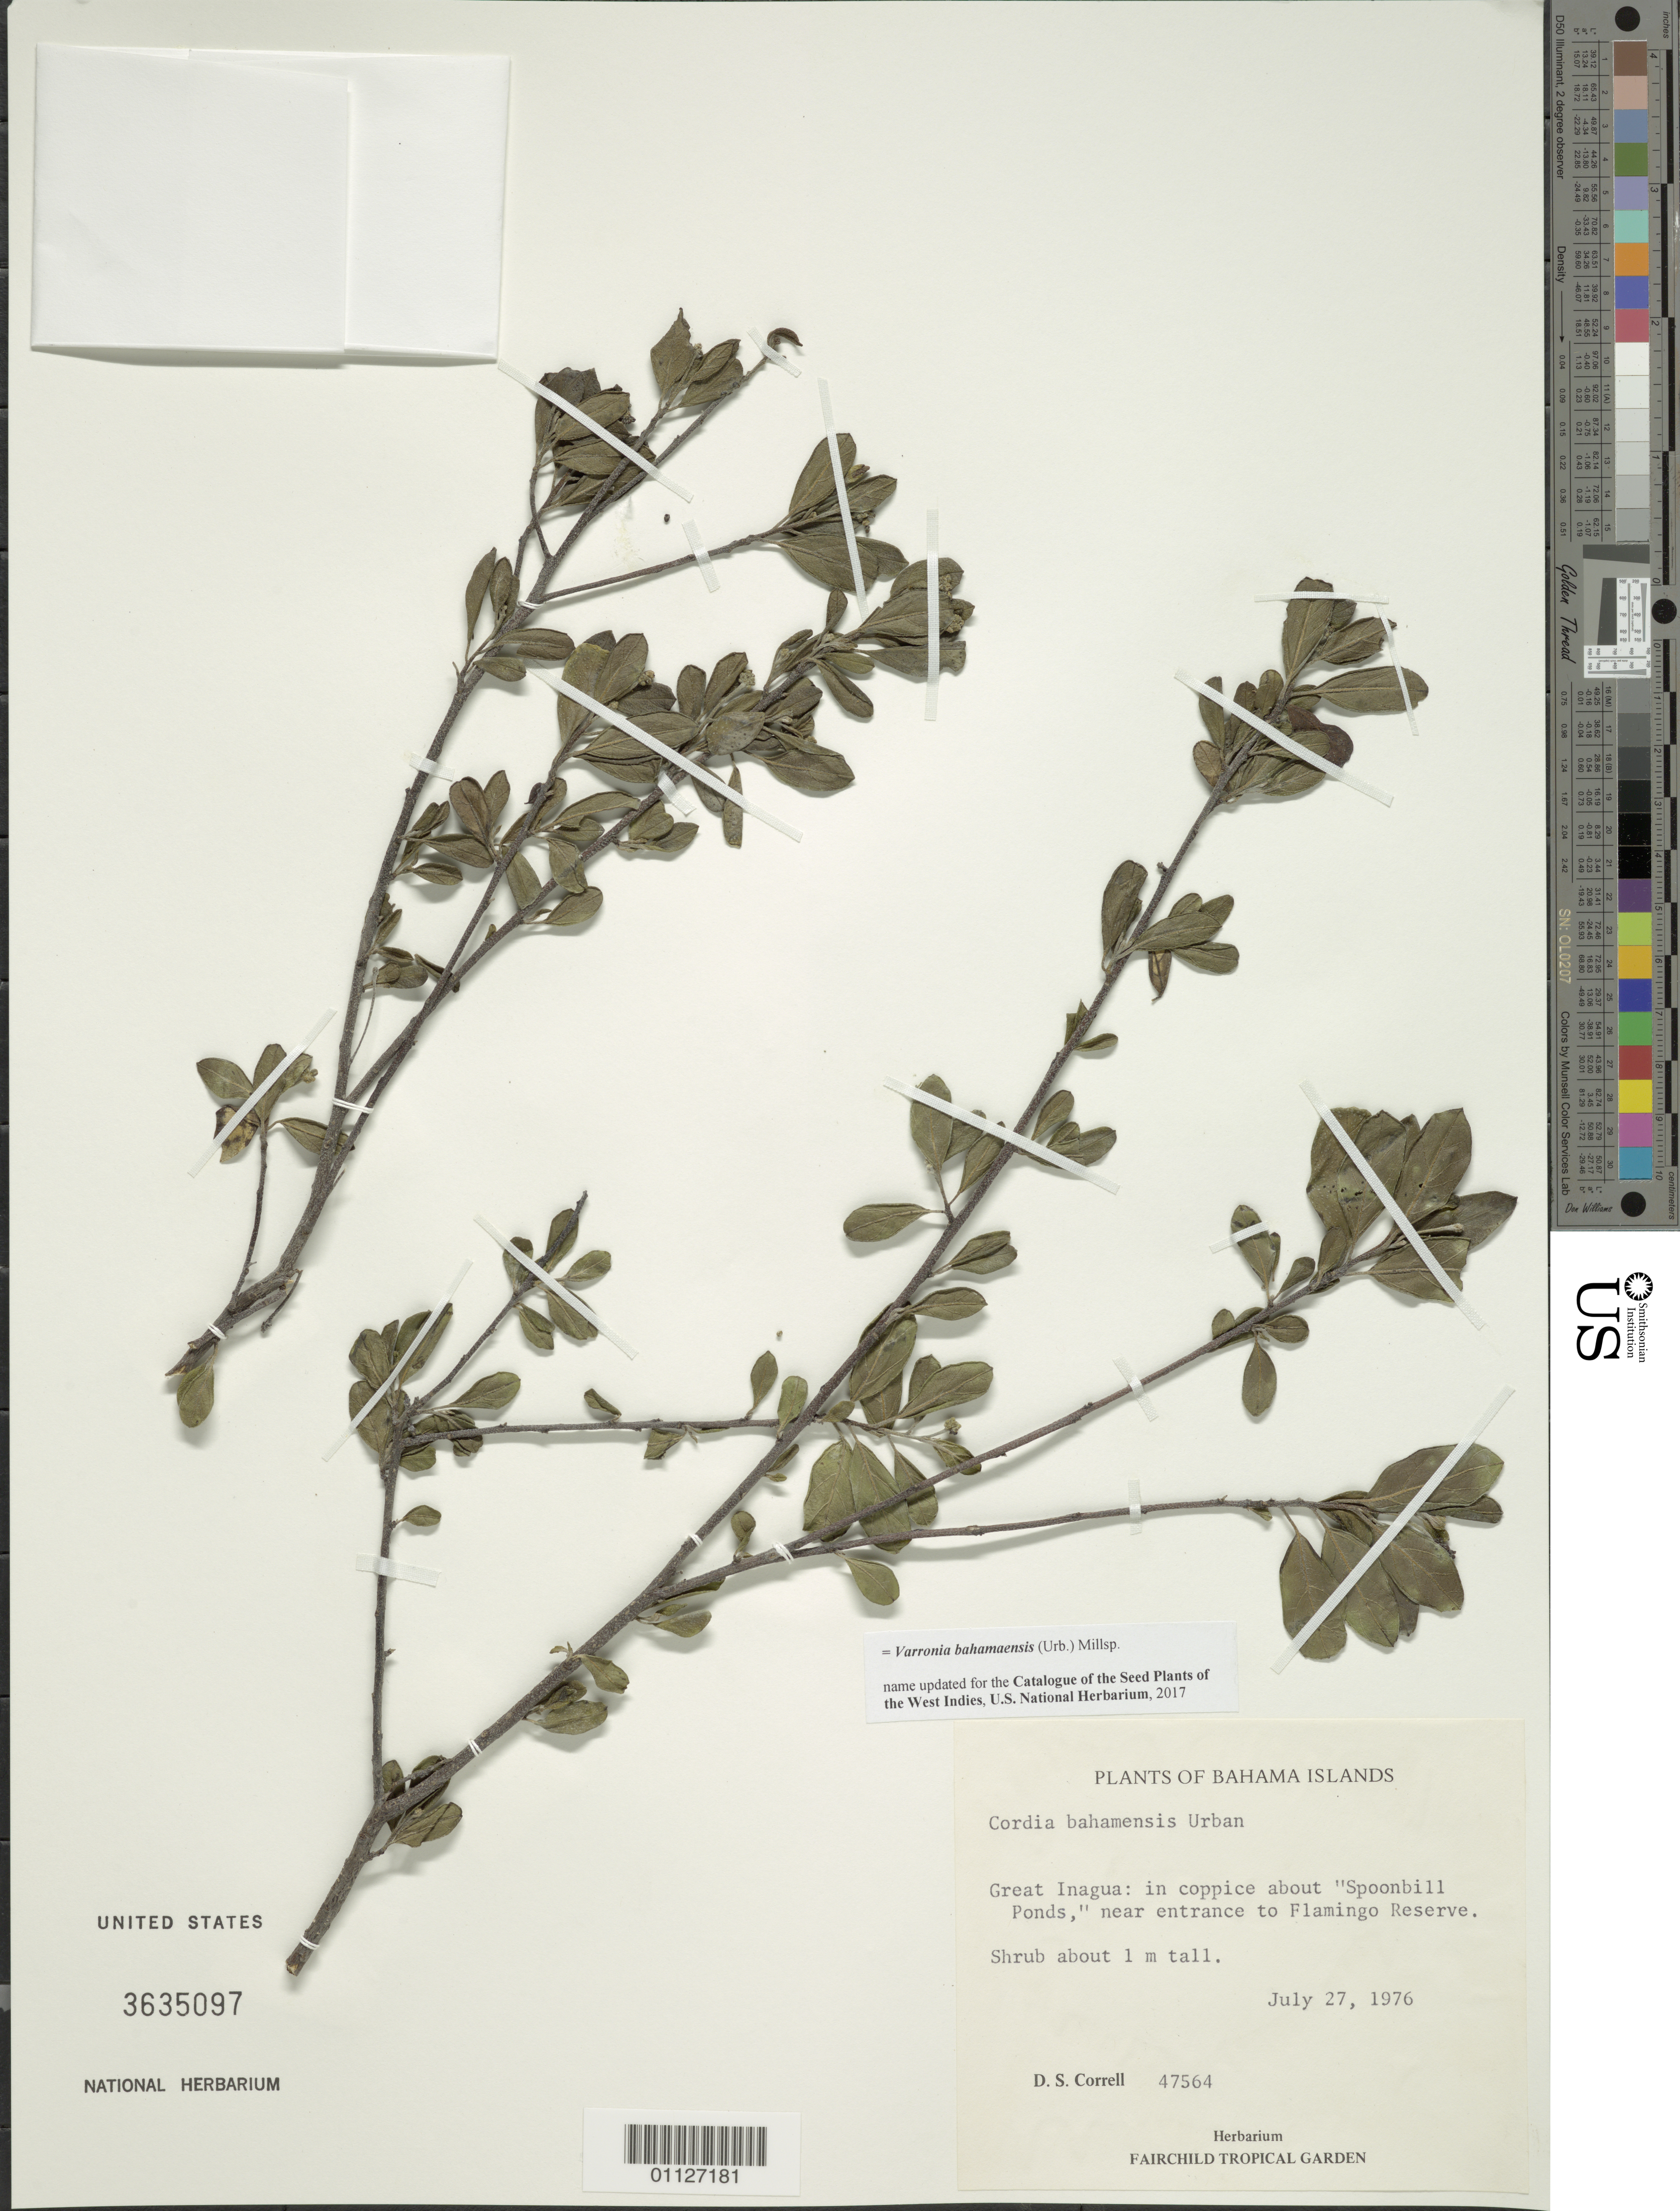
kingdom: Plantae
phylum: Tracheophyta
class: Magnoliopsida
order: Boraginales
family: Cordiaceae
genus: Varronia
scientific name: Varronia bahamensis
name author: (Urb.) Millsp.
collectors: D. S. Correll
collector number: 47564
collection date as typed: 27 Jul 1976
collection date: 1976-07-27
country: Bahamas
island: Great Inagua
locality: In coppice about "Spoonbill Ponds," near entrance to Flamingo Reserve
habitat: In coppice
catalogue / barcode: US 3635097